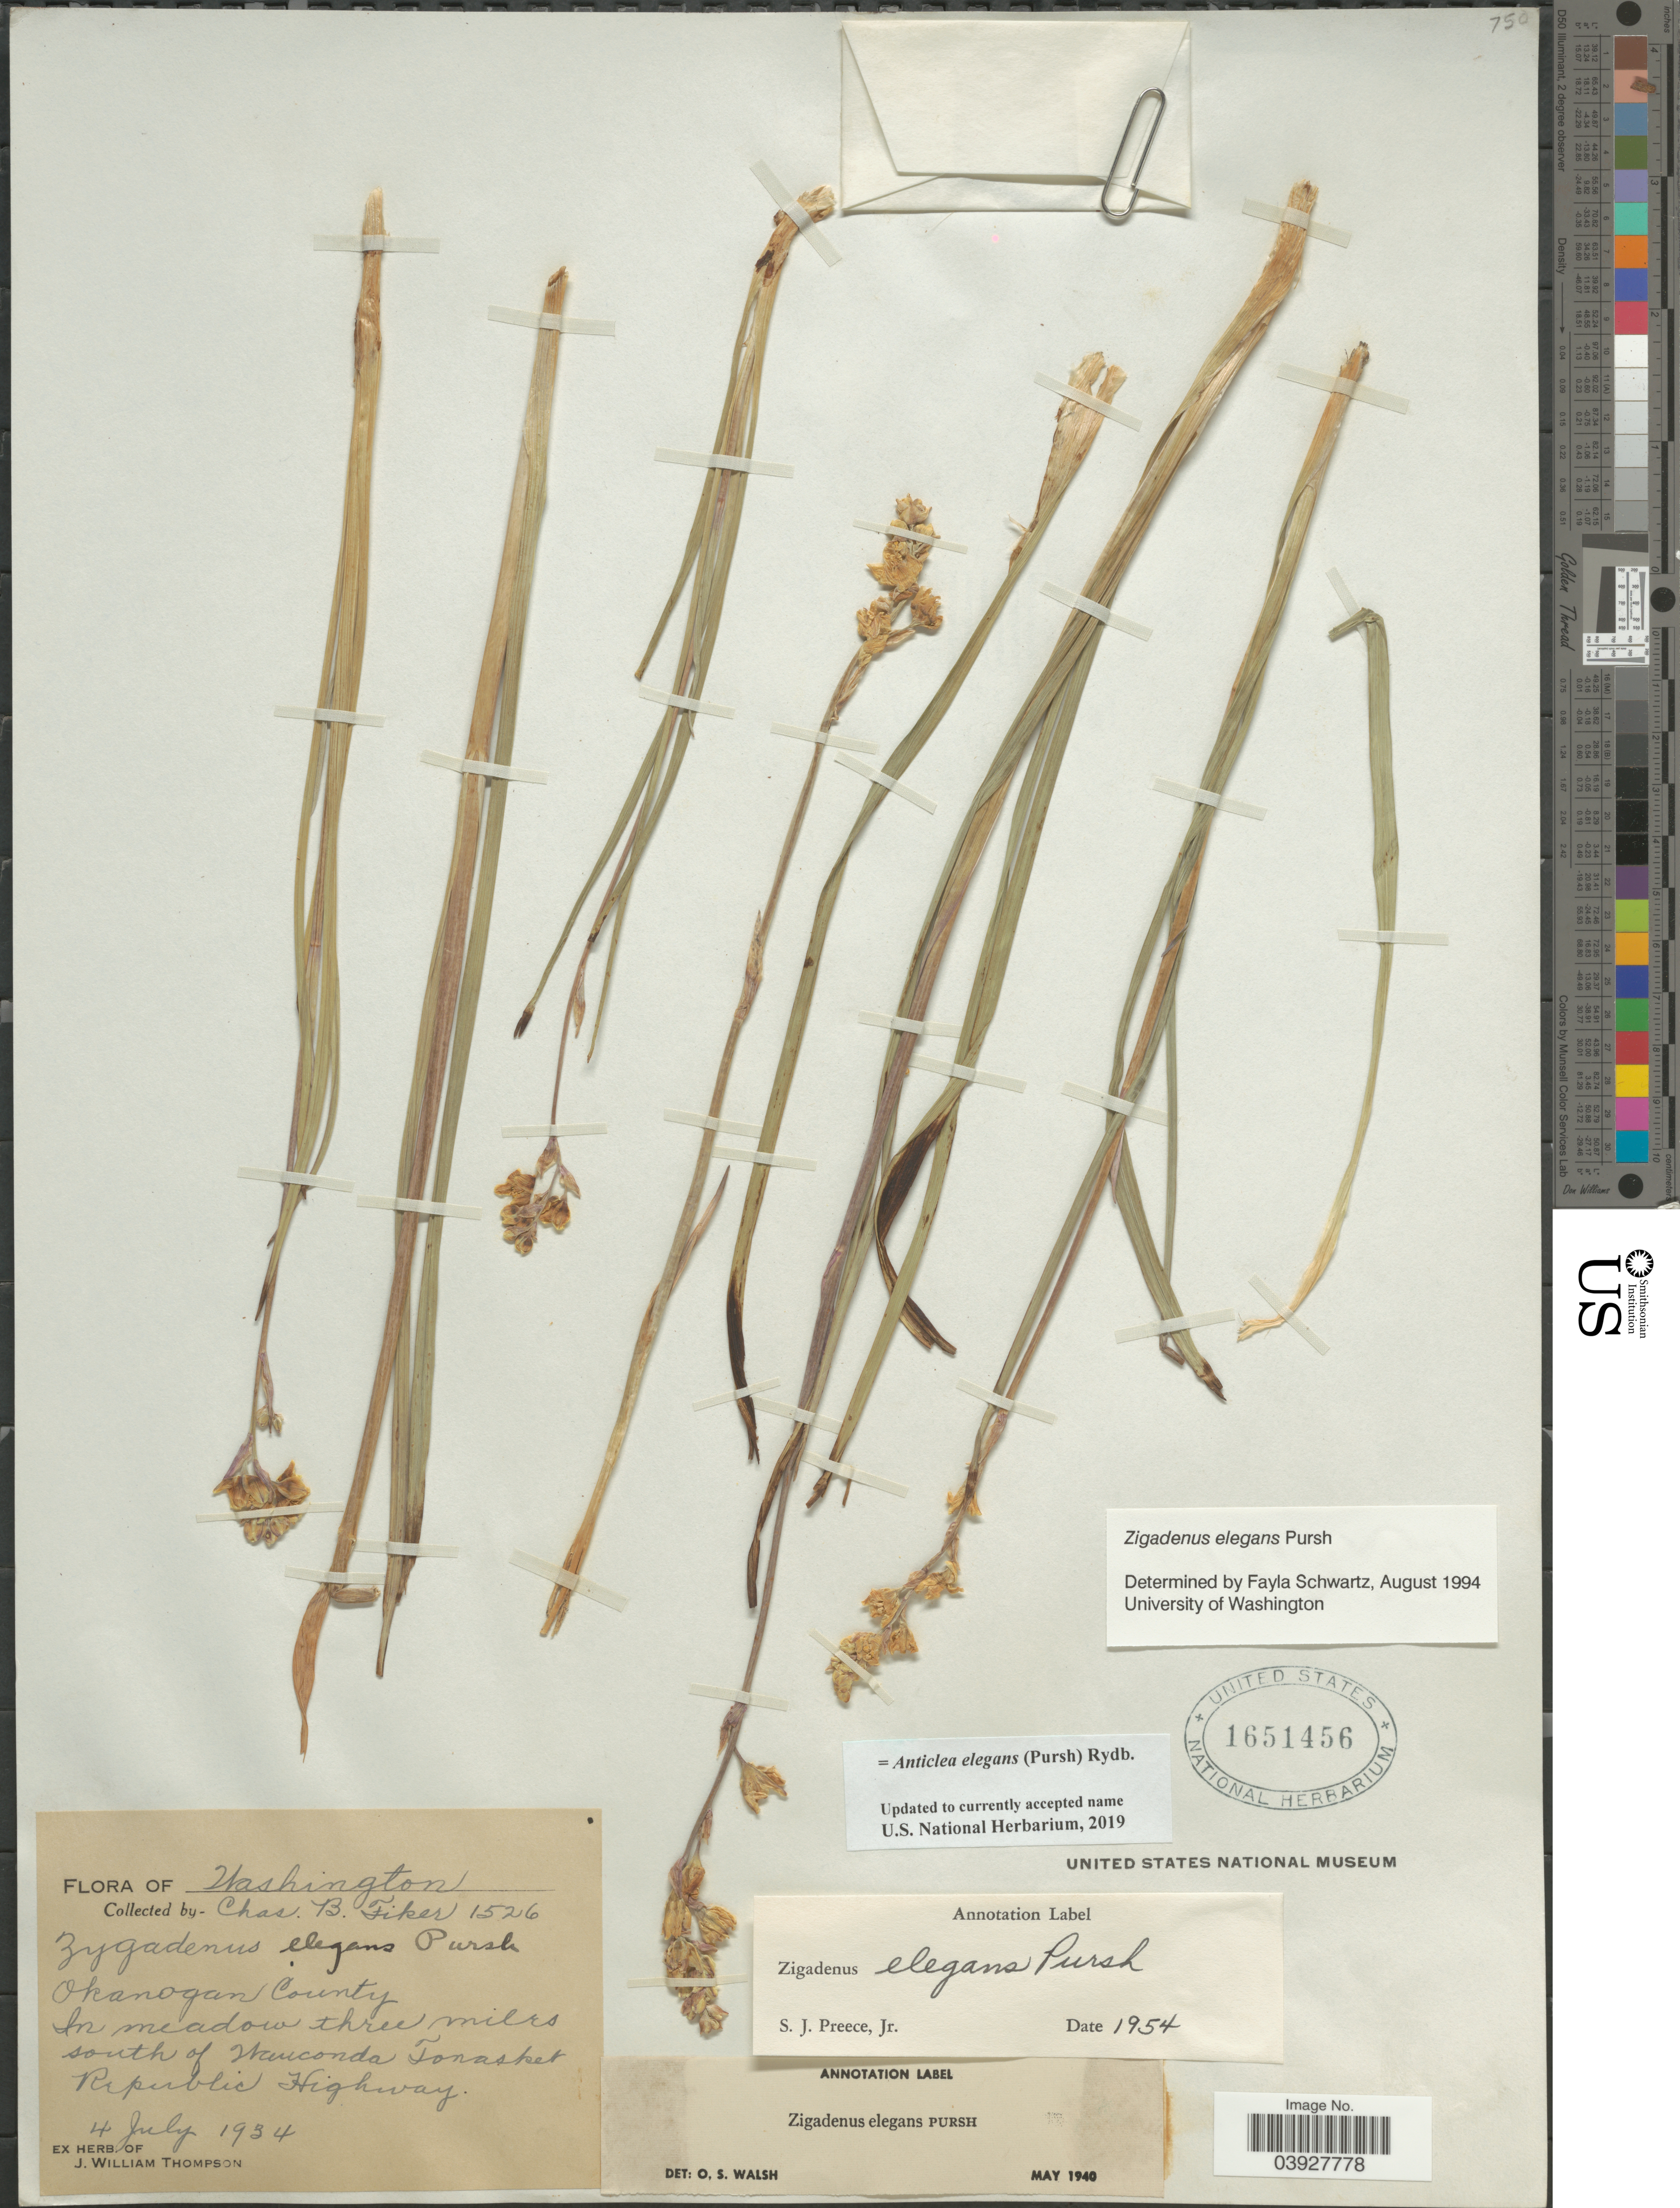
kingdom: Plantae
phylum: Tracheophyta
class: Liliopsida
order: Liliales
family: Melanthiaceae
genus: Anticlea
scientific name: Anticlea elegans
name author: (Pursh) Rydb.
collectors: C. Fiker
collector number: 1526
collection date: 1934-07-04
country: United States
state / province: Washington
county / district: Okanogan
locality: Okanogan County. In meadow three miles south of Wauconda Tonasket Republic Highway.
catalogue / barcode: US 1651456